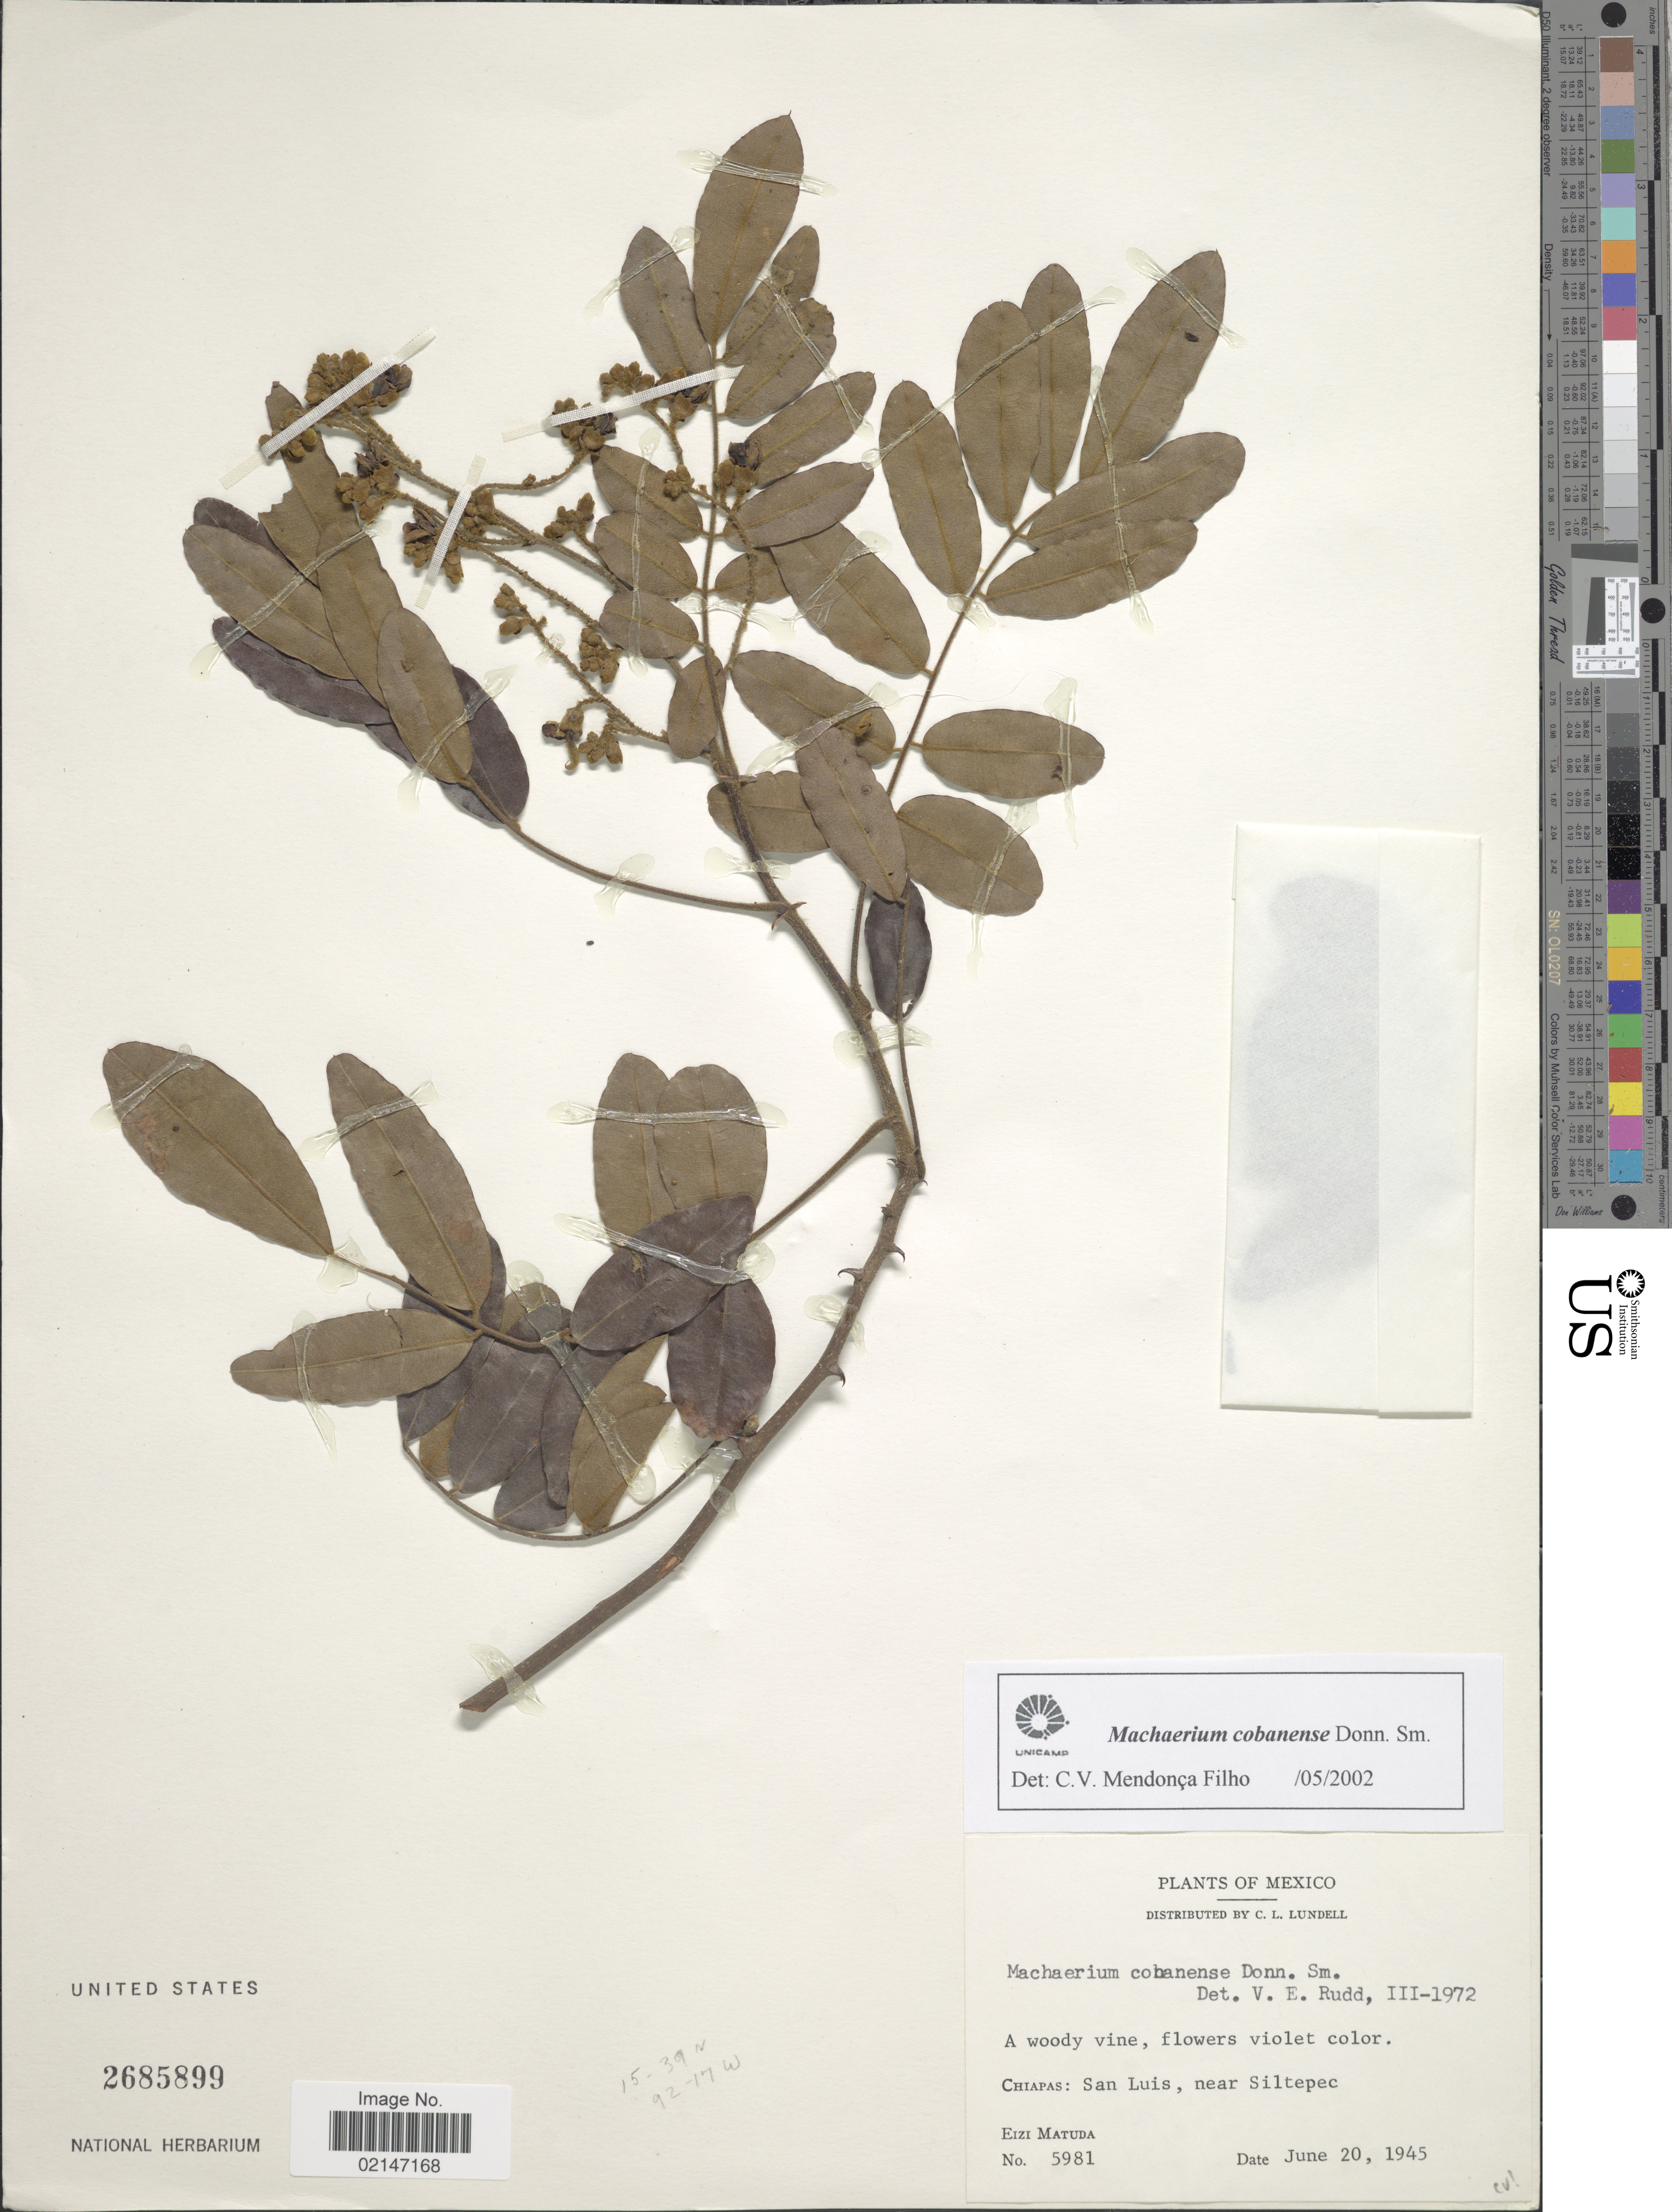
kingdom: Plantae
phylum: Tracheophyta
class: Magnoliopsida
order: Fabales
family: Fabaceae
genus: Machaerium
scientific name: Machaerium cobanense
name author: Donn. Sm.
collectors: E. Matuda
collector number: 5981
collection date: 1945-06-20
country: Mexico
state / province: Chiapas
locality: San Luis, near Siltepec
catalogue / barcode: US 2685899